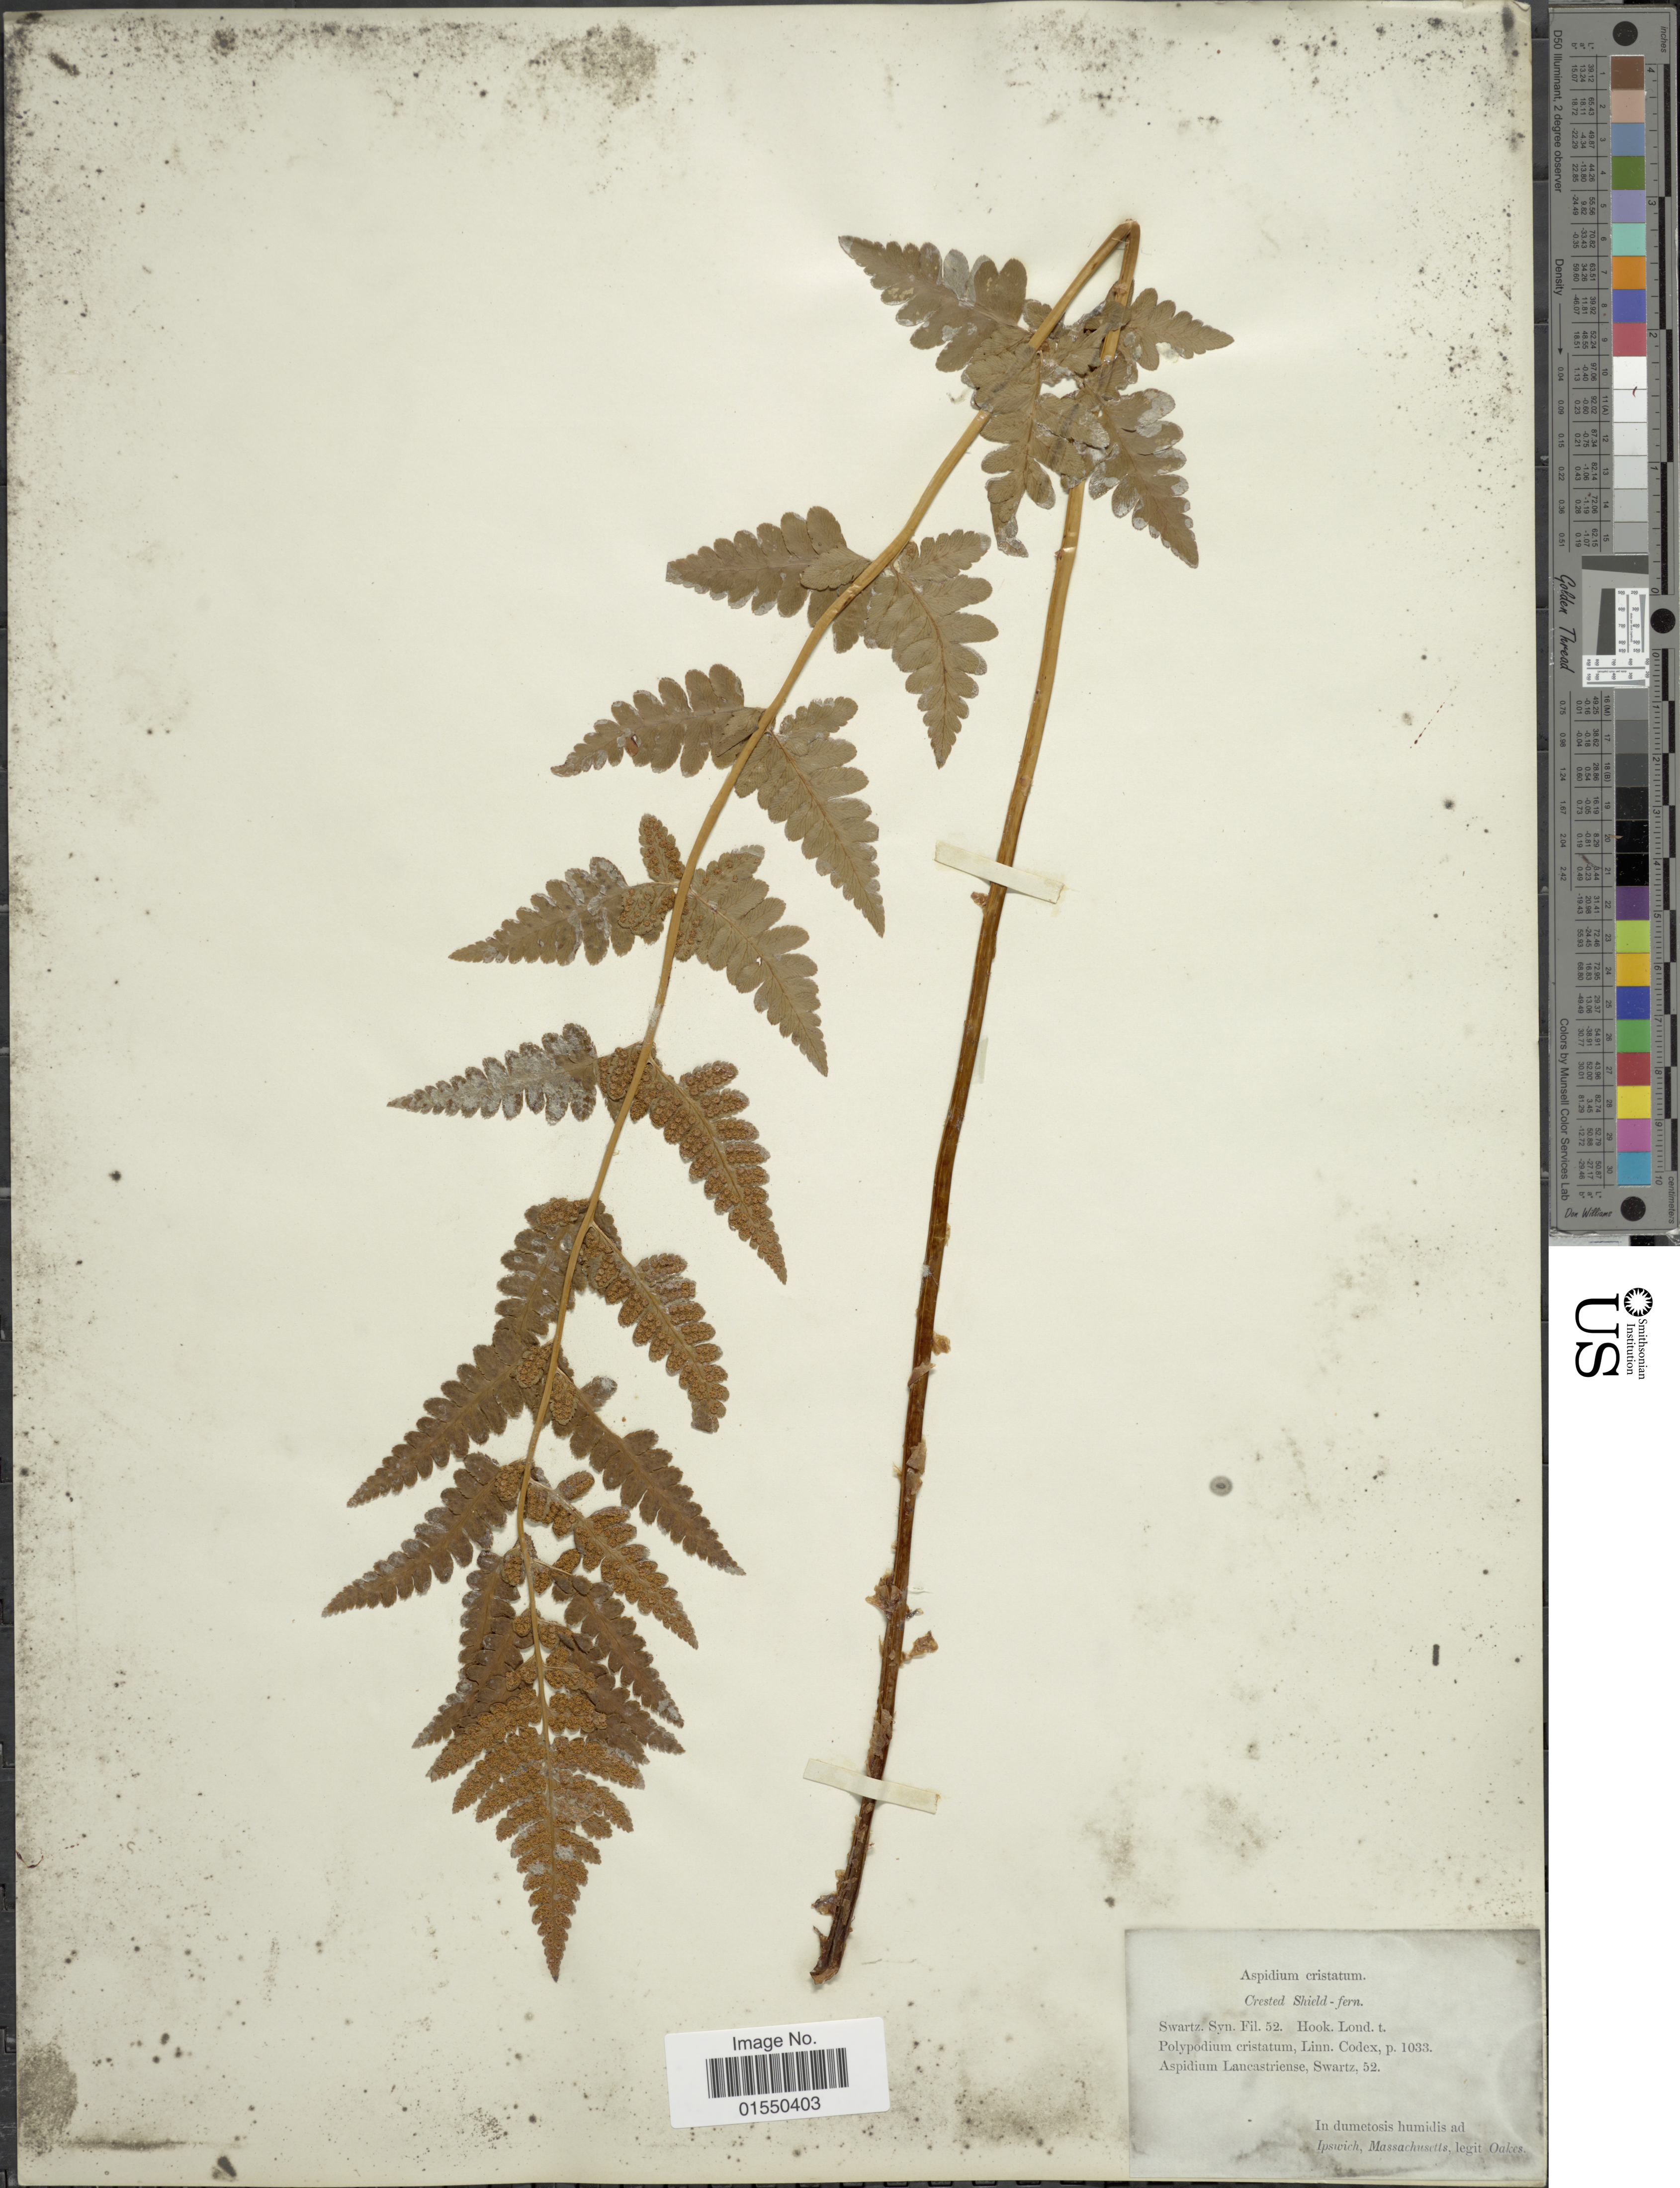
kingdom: Plantae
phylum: Tracheophyta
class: Polypodiopsida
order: Polypodiales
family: Dryopteridaceae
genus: Dryopteris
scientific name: Dryopteris cristata var. spinulosa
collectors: -. Oakes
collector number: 52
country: United States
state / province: Massachusetts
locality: Ipswich